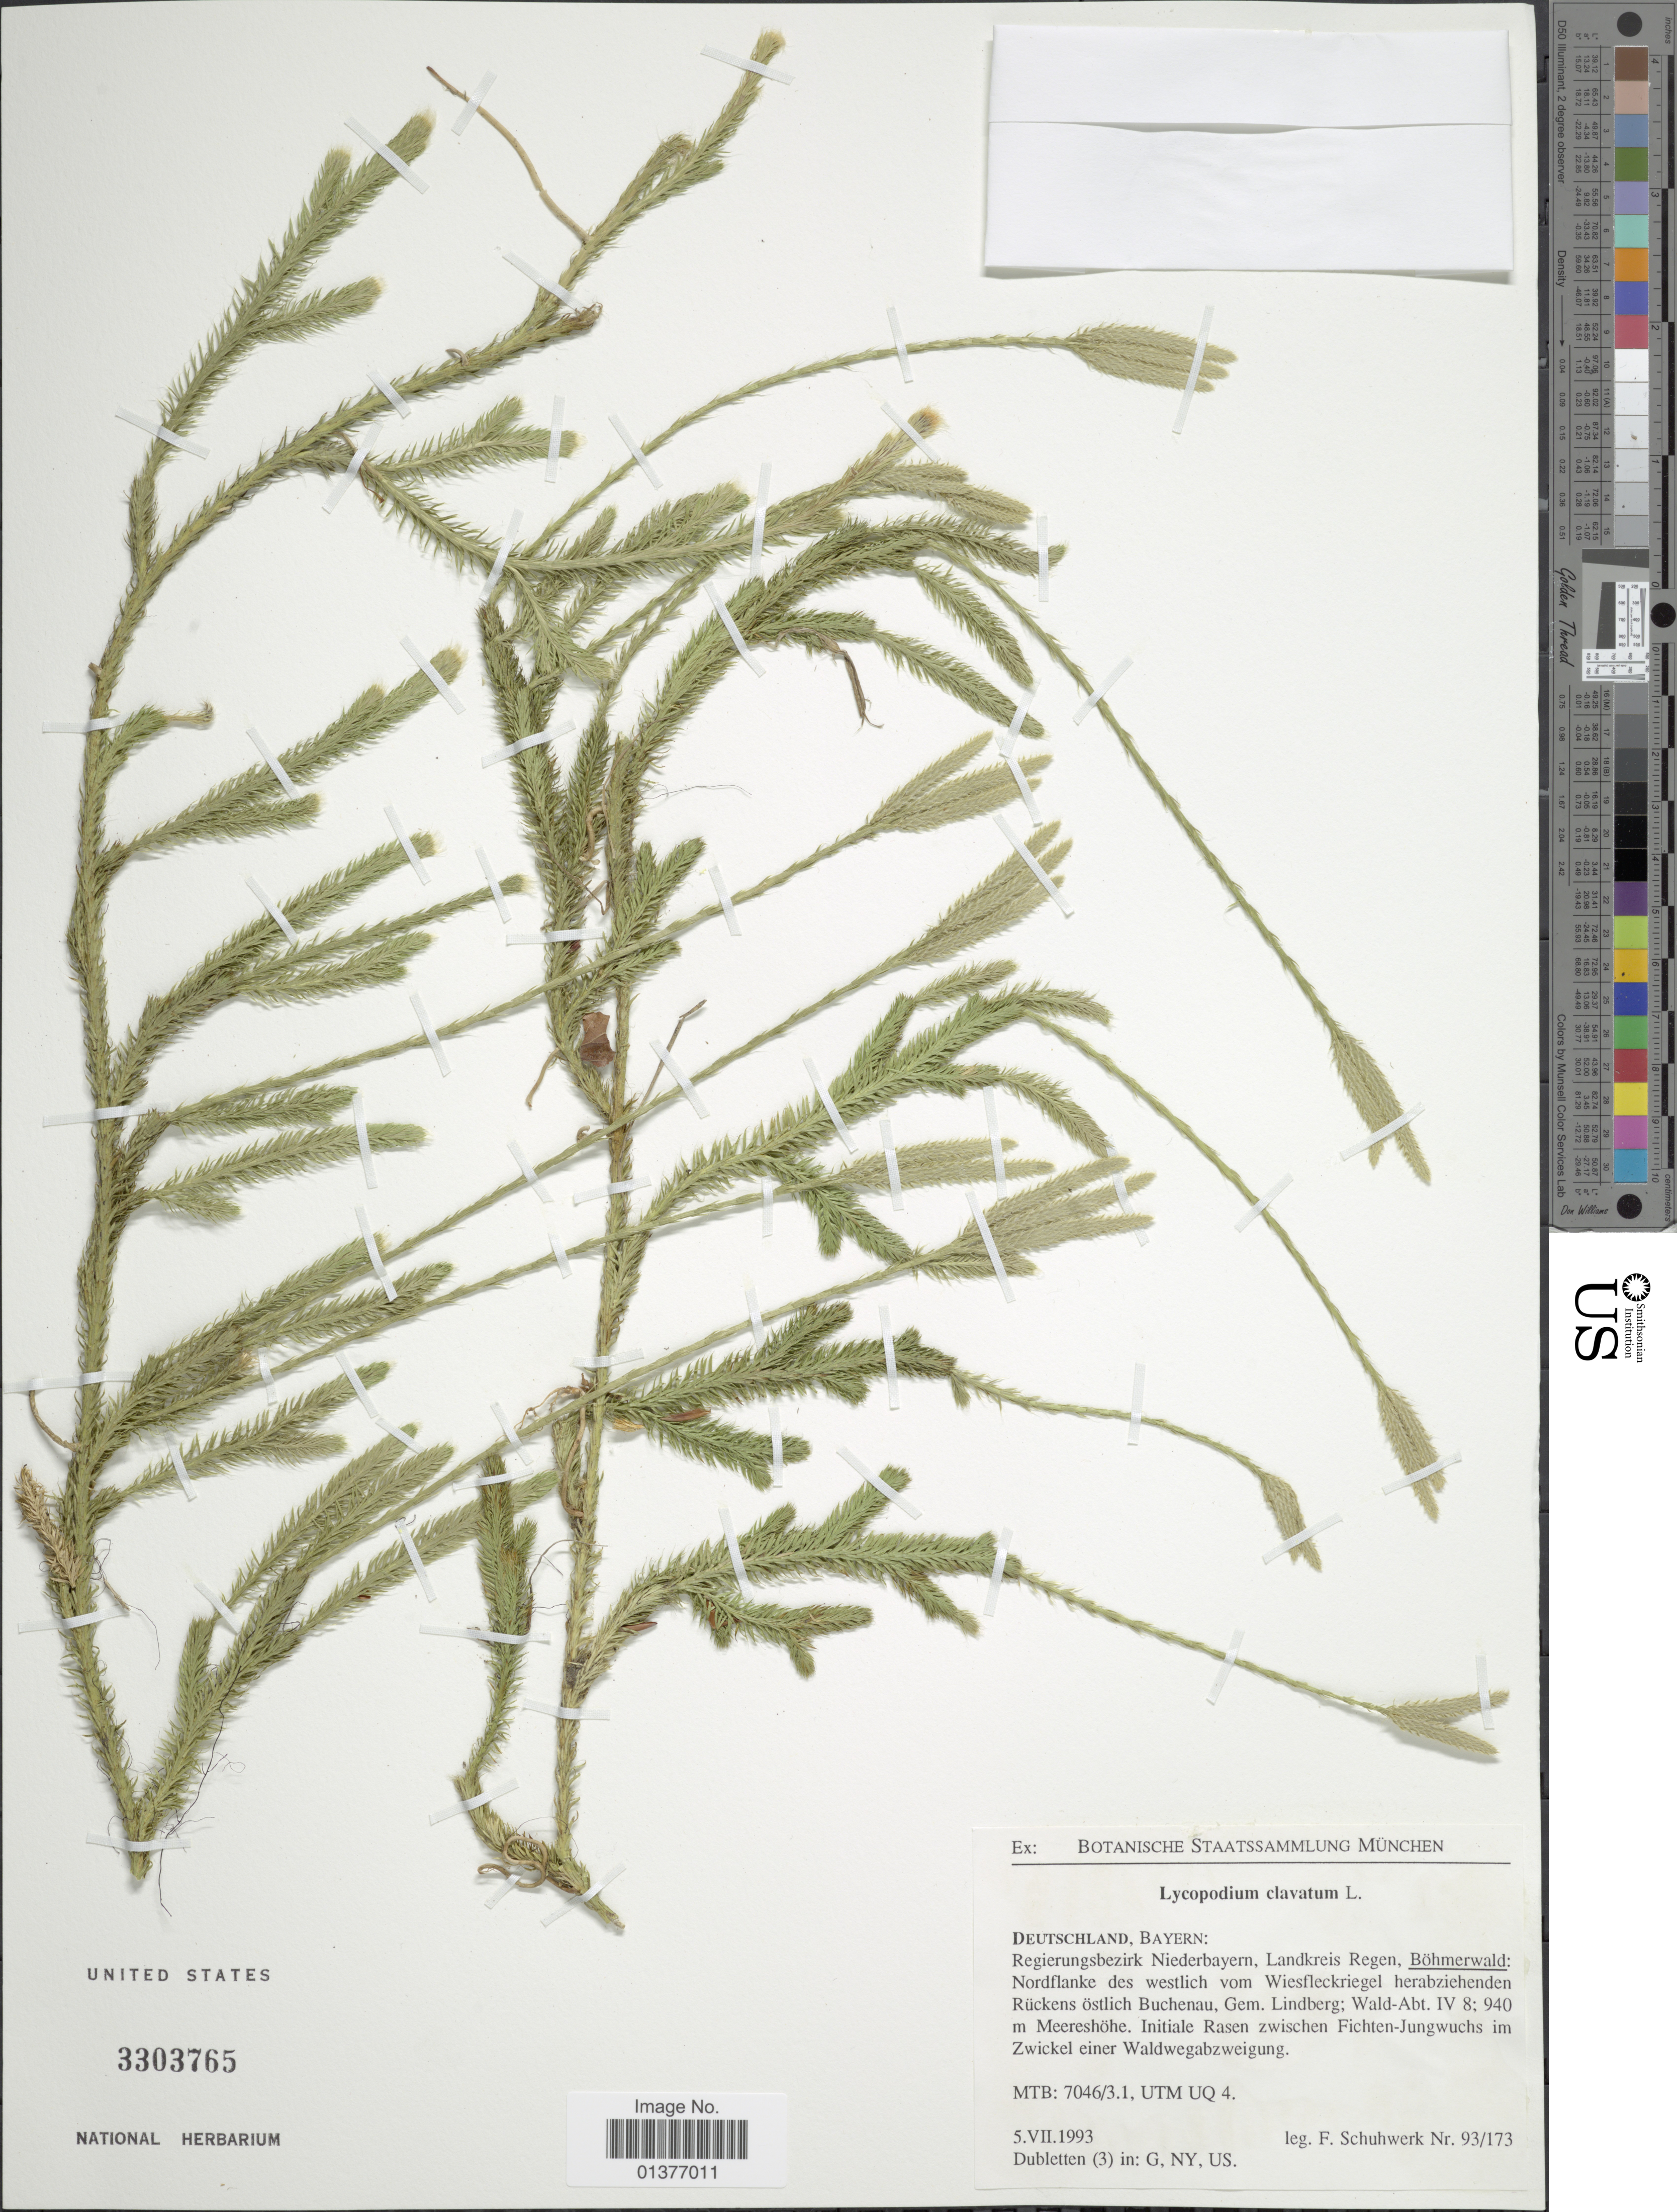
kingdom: Plantae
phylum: Tracheophyta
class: Lycopodiopsida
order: Lycopodiales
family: Lycopodiaceae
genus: Lycopodium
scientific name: Lycopodium clavatum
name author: L.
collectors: Schuhwerk, F.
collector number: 93/173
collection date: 1993-07-05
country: Germany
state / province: Bayern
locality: Regierungsbezirk Niederbayern, Landkreis Regen, Bohmerwald: Nordflanke des westlich vom Wiesfleckriegel herabziehenden Ruckens ostlich Buchenau, Gem. Lindberg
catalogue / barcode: US 3303765